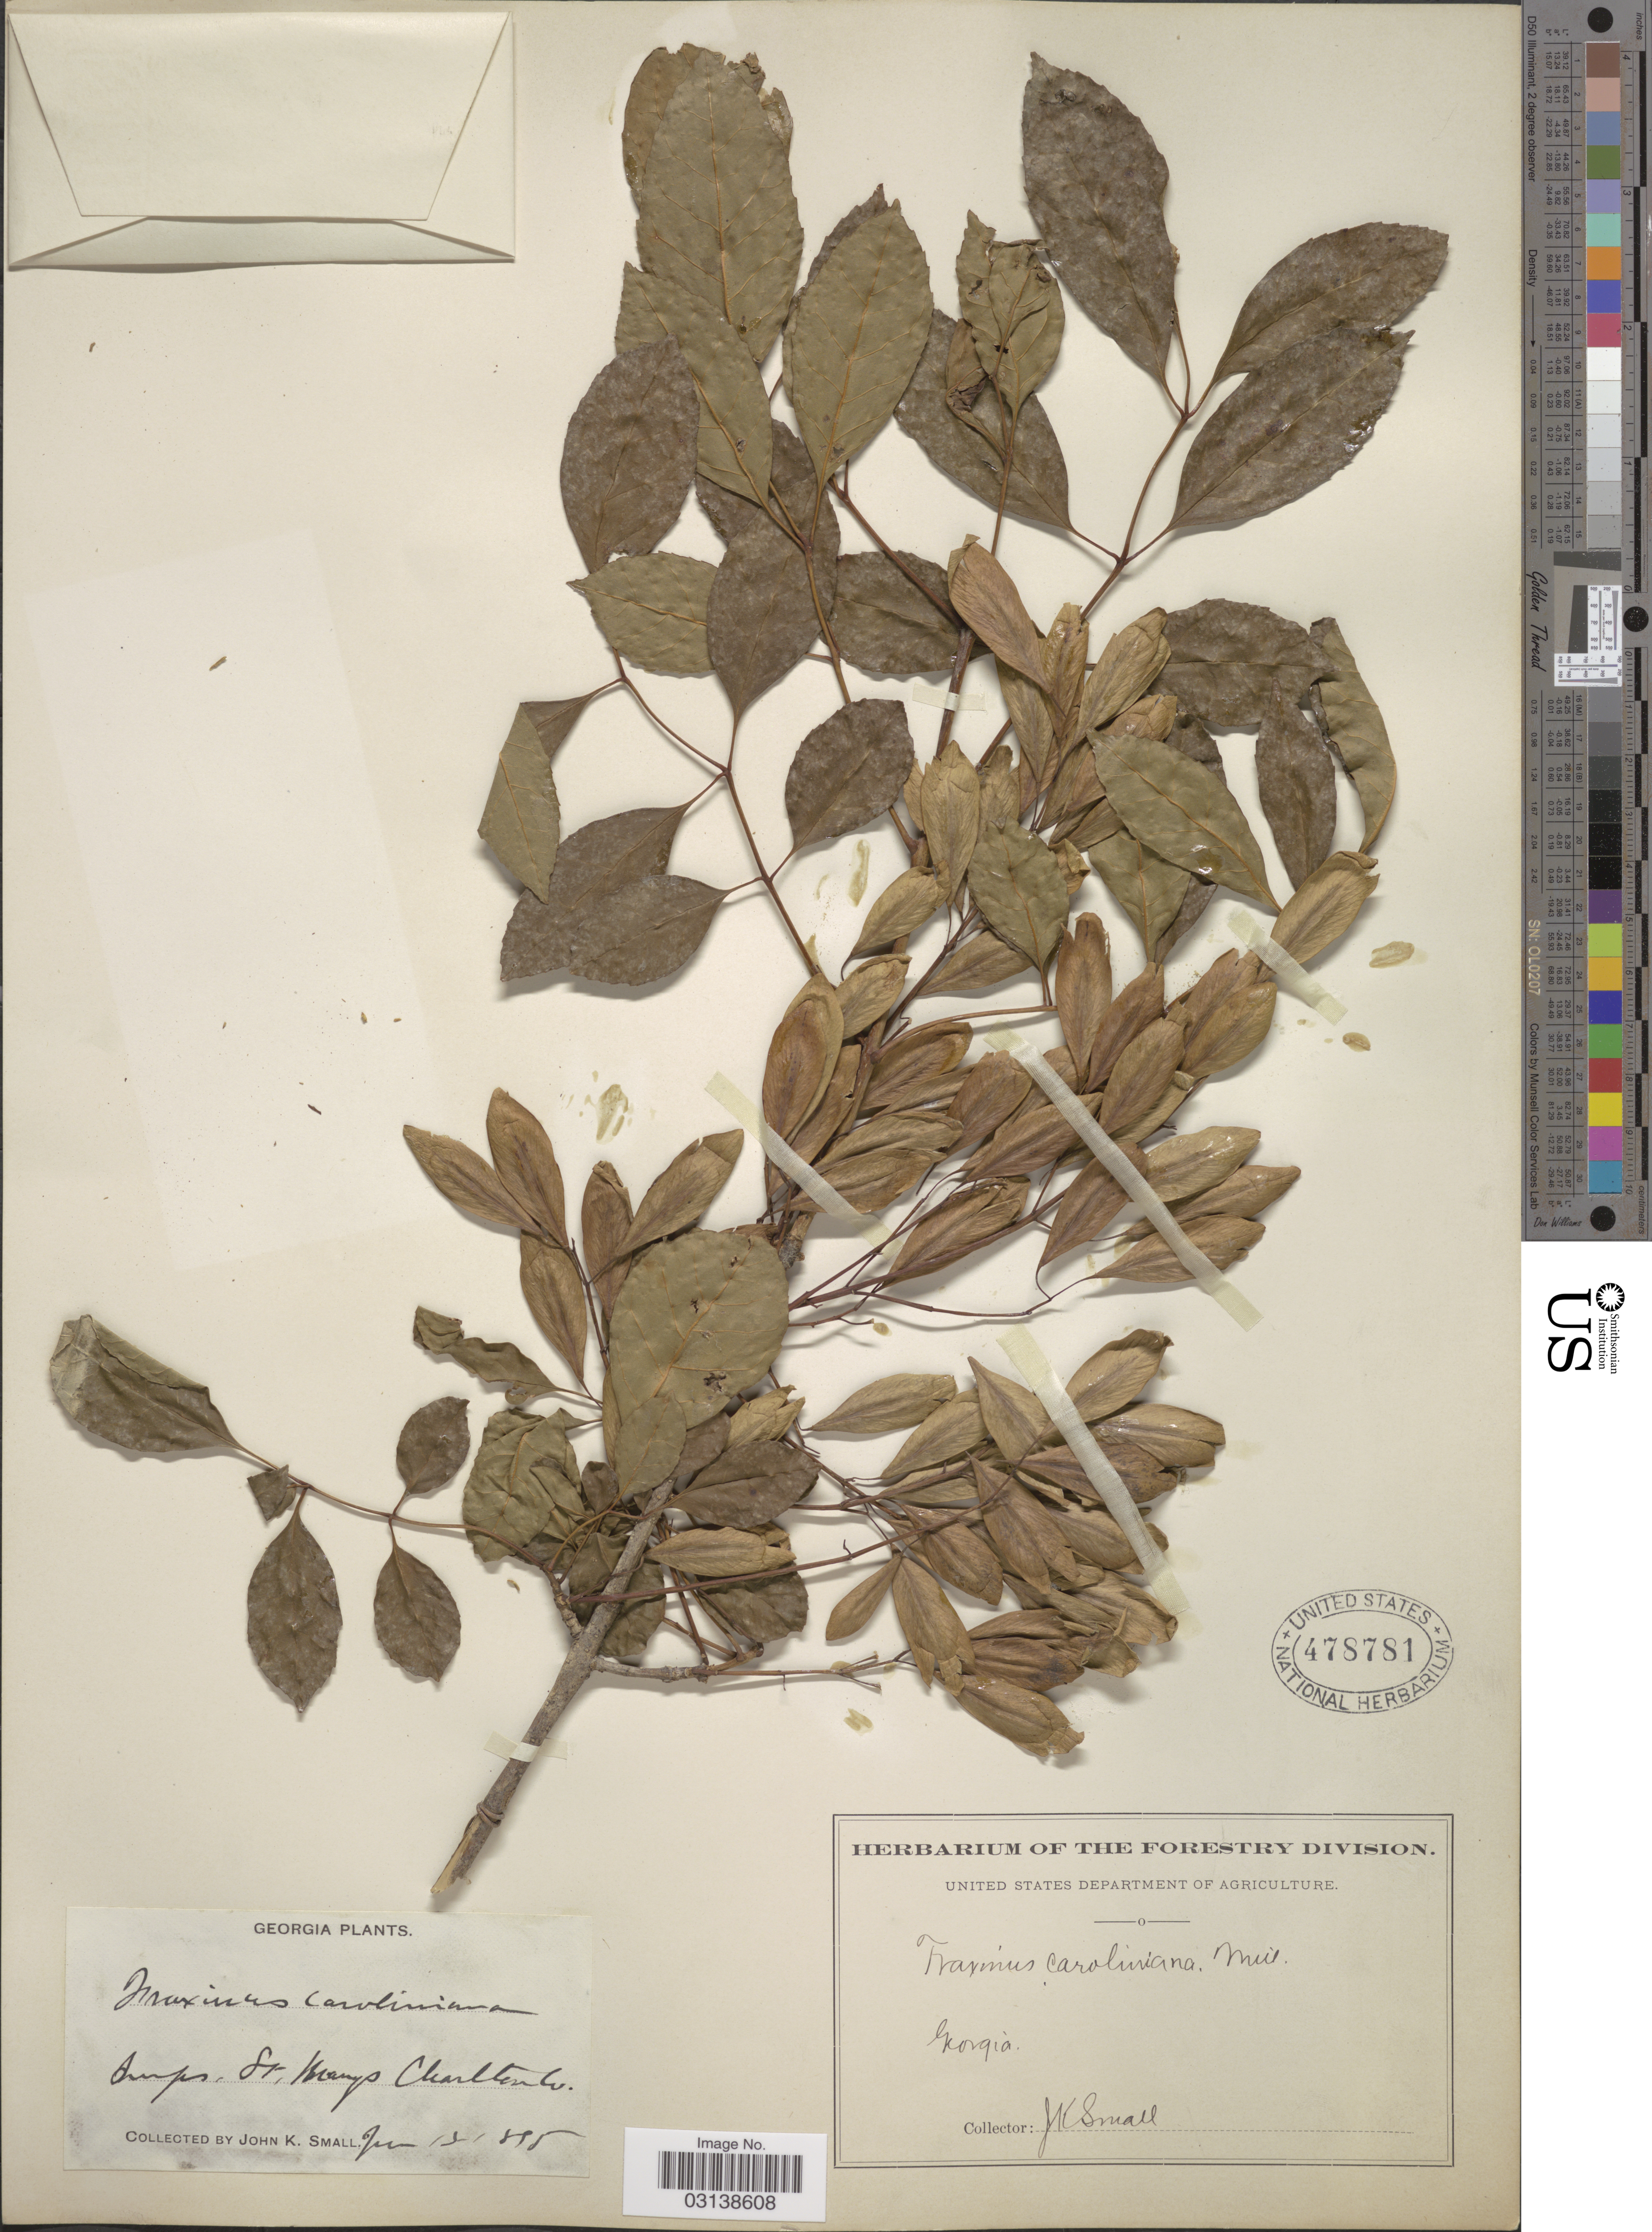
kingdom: Plantae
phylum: Tracheophyta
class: Magnoliopsida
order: Lamiales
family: Oleaceae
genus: Fraxinus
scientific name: Fraxinus caroliniana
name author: Mill.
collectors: J. K. Small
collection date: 1885-06-18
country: United States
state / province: Georgia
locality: Swamps, St. Marys Charlton Co.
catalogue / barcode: US 478781